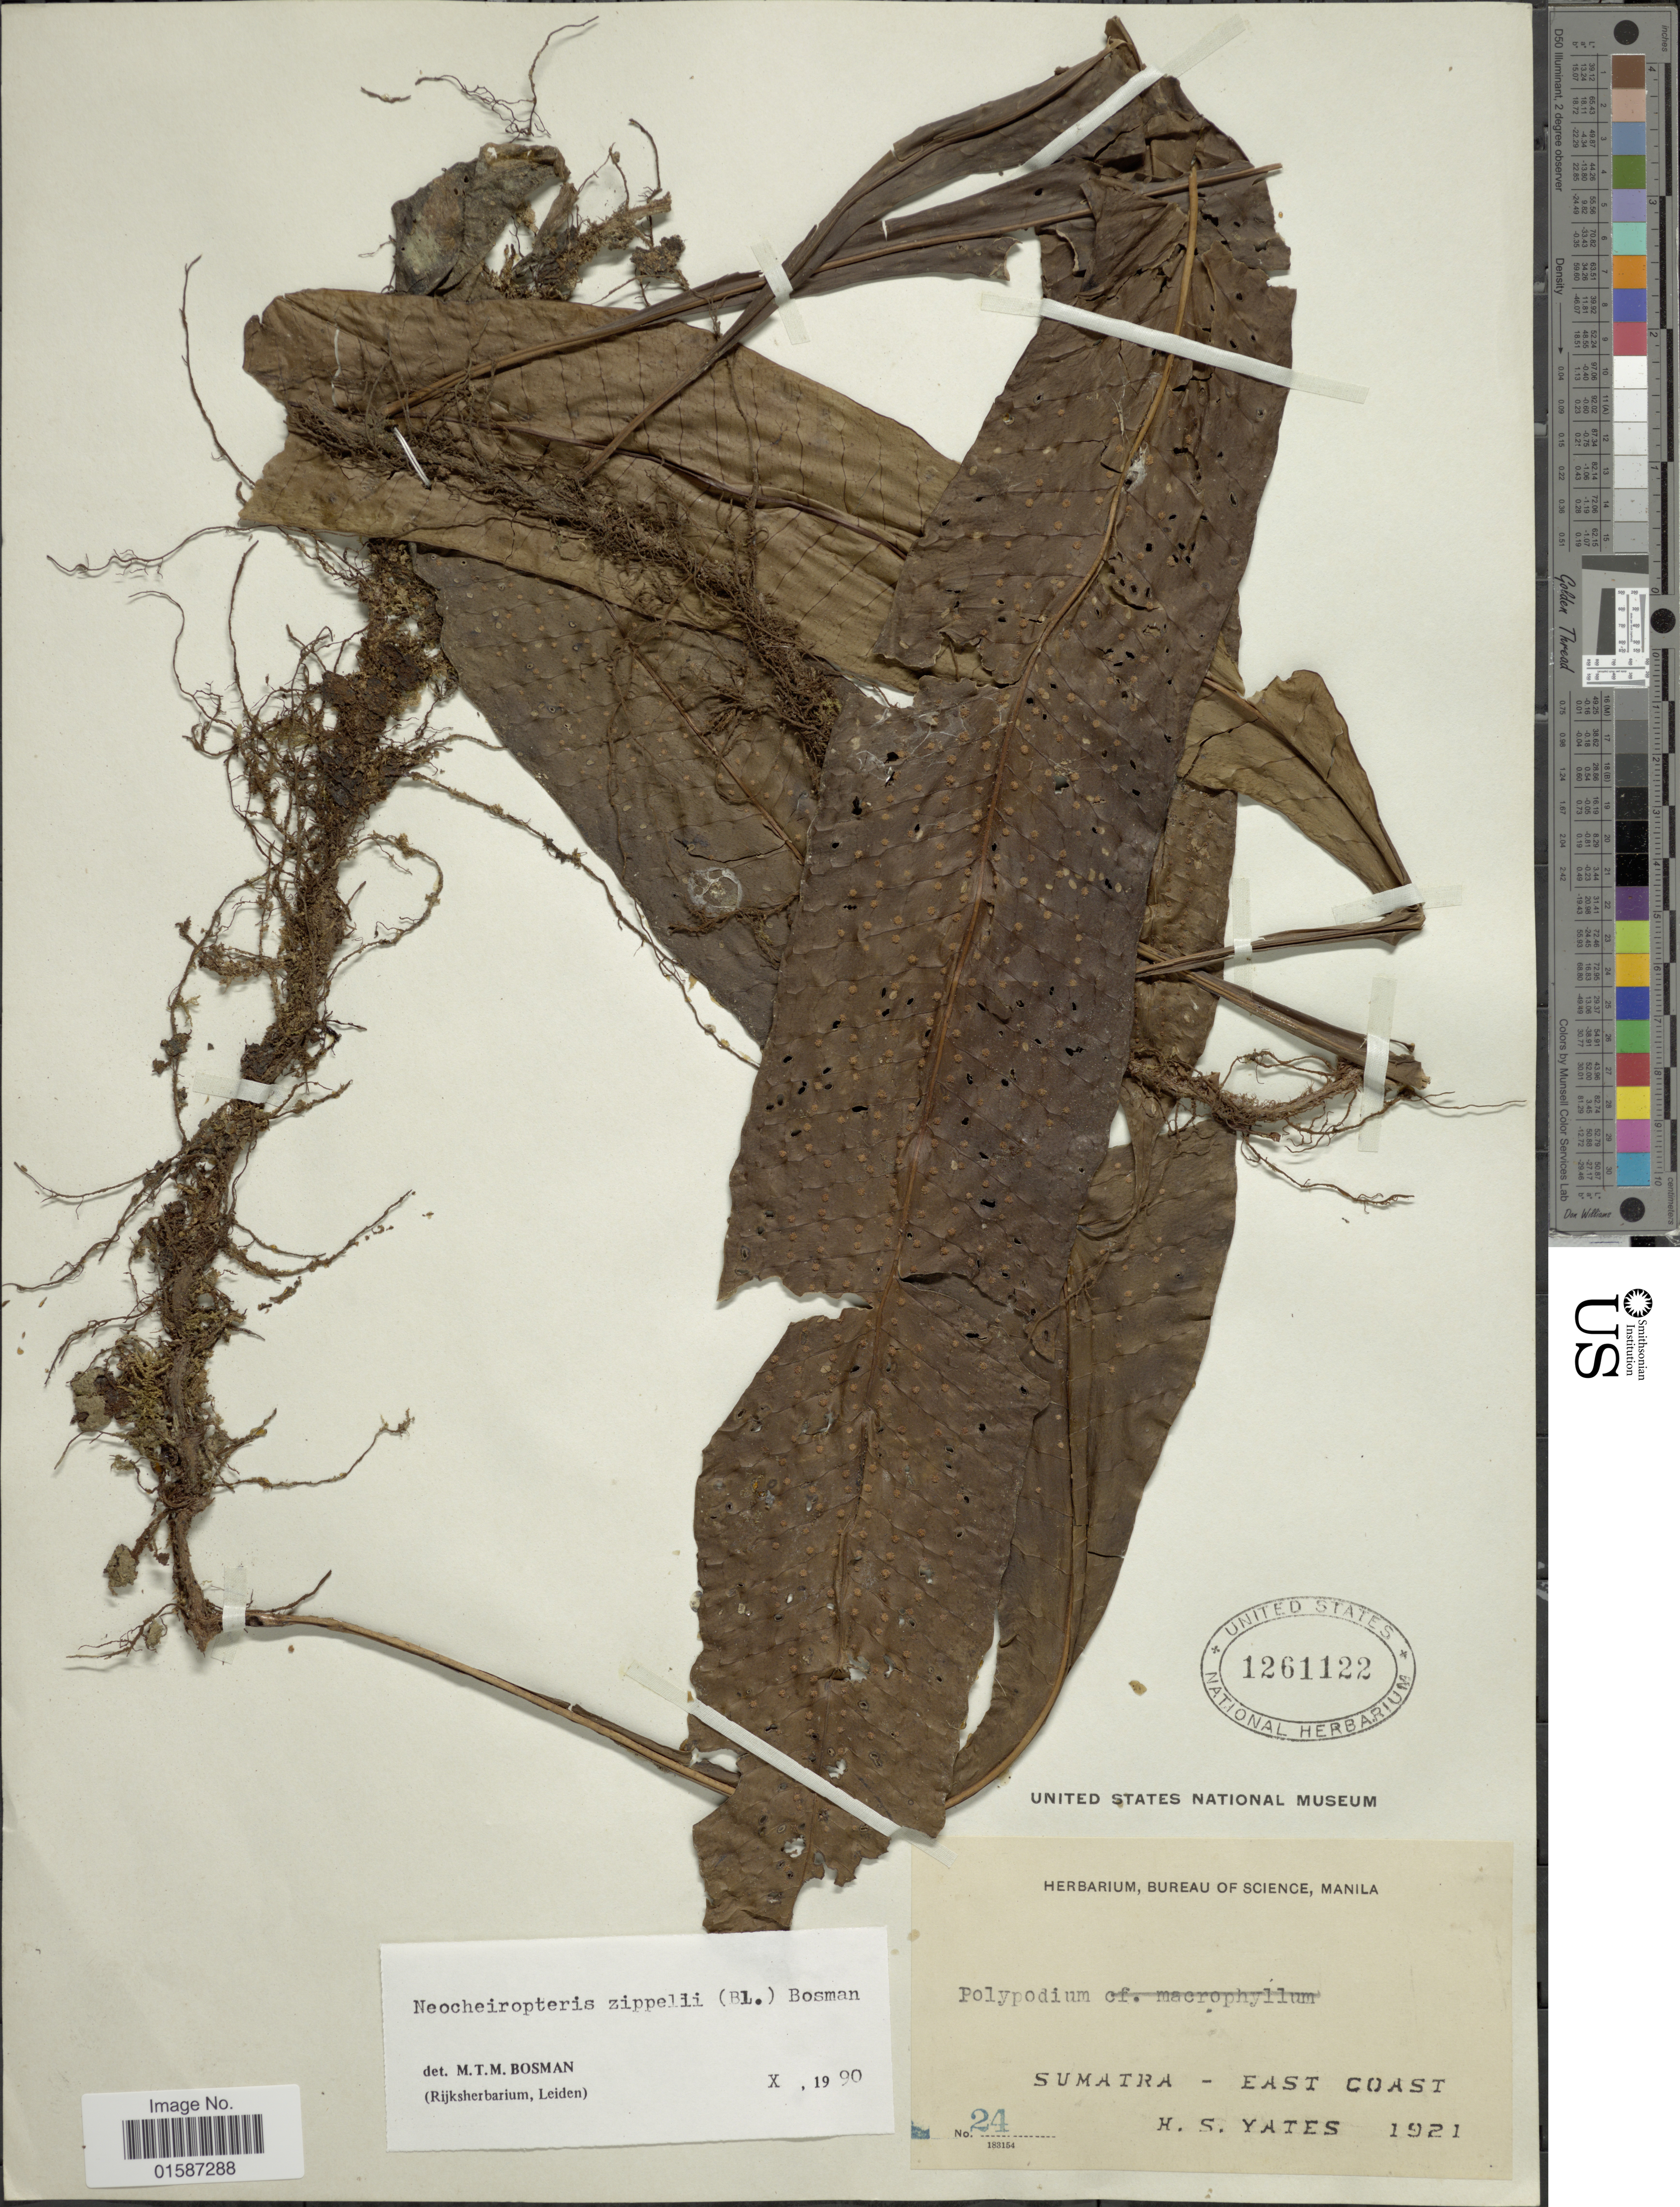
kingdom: Plantae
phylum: Tracheophyta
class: Polypodiopsida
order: Polypodiales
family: Polypodiaceae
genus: Neolepisorus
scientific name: Neolepisorus zippelii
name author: (Blume) Li S. Wang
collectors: H. S. Yates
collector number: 24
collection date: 1921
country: Indonesia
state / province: Sumatra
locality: Sumatra- East Coast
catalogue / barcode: US 1261122